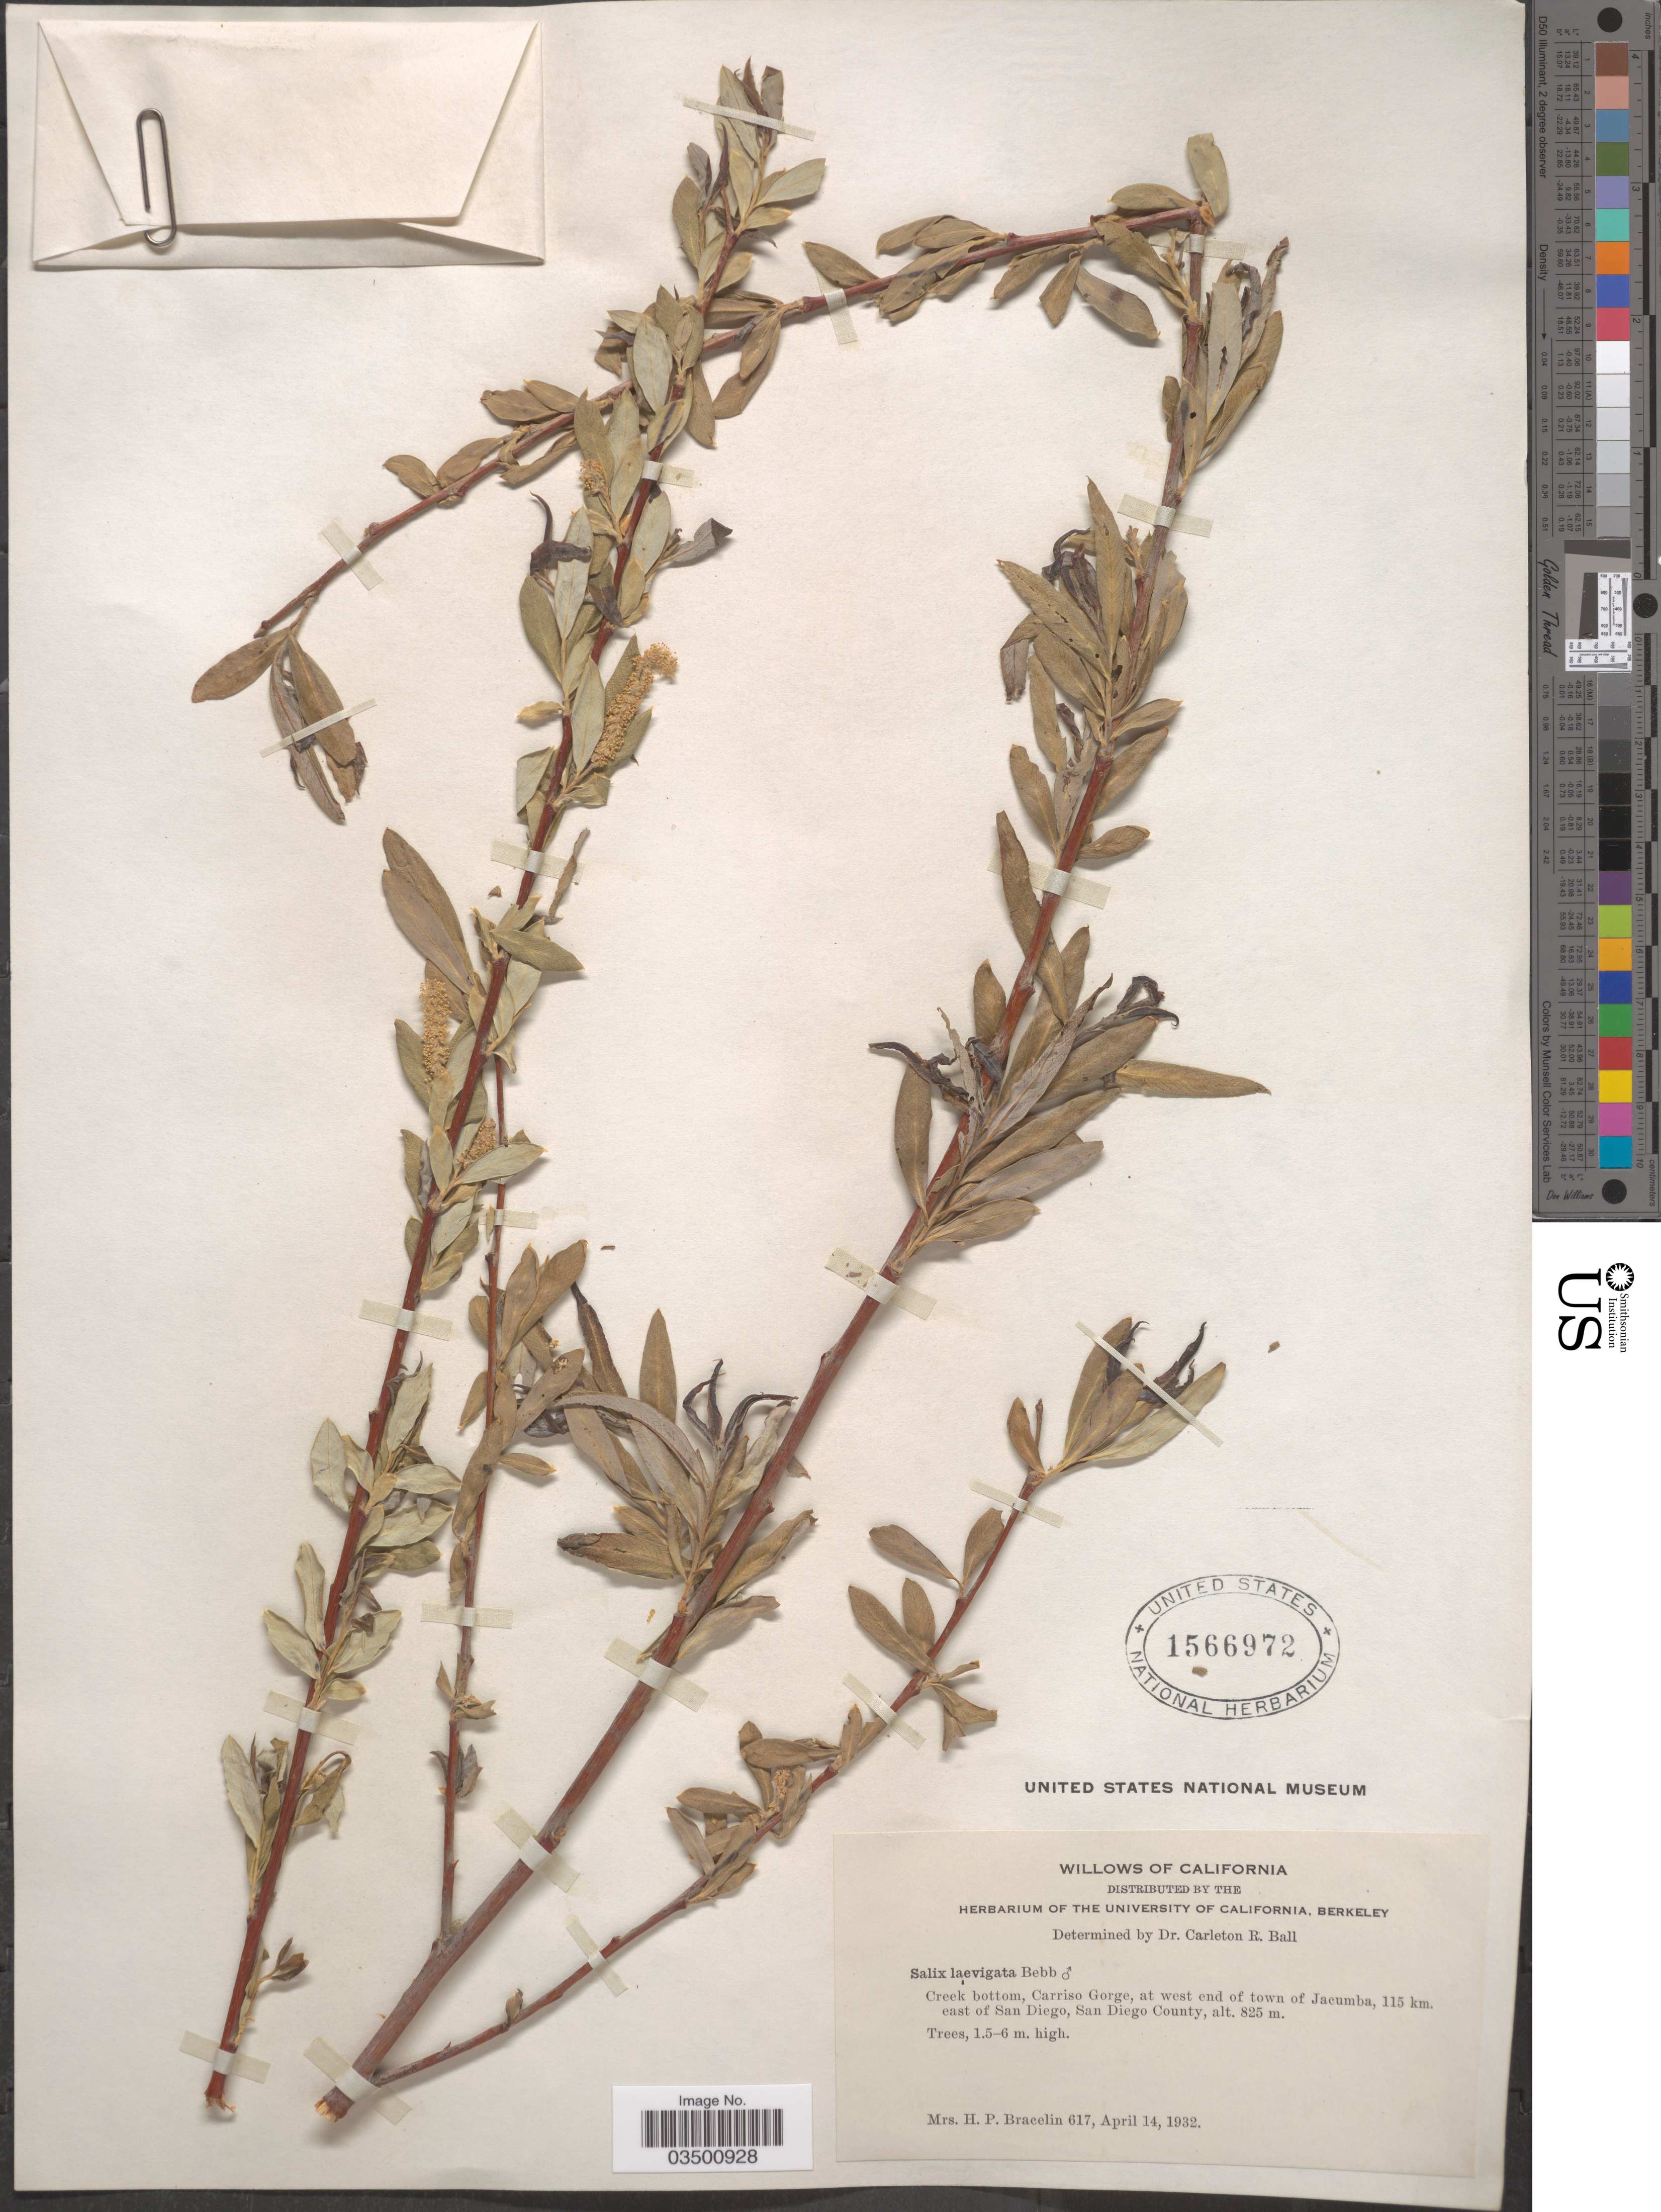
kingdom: Plantae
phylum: Tracheophyta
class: Magnoliopsida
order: Malpighiales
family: Salicaceae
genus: Salix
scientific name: Salix laevigata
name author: Bebb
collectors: H. Bracelin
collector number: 617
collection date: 1932-04-14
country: United States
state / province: California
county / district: San Diego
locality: Creek bottom, Carriso Gorge, at west end of town of Jacumba, 115 km. east of San Diego, San Diego County.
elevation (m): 825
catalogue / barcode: US 1566972